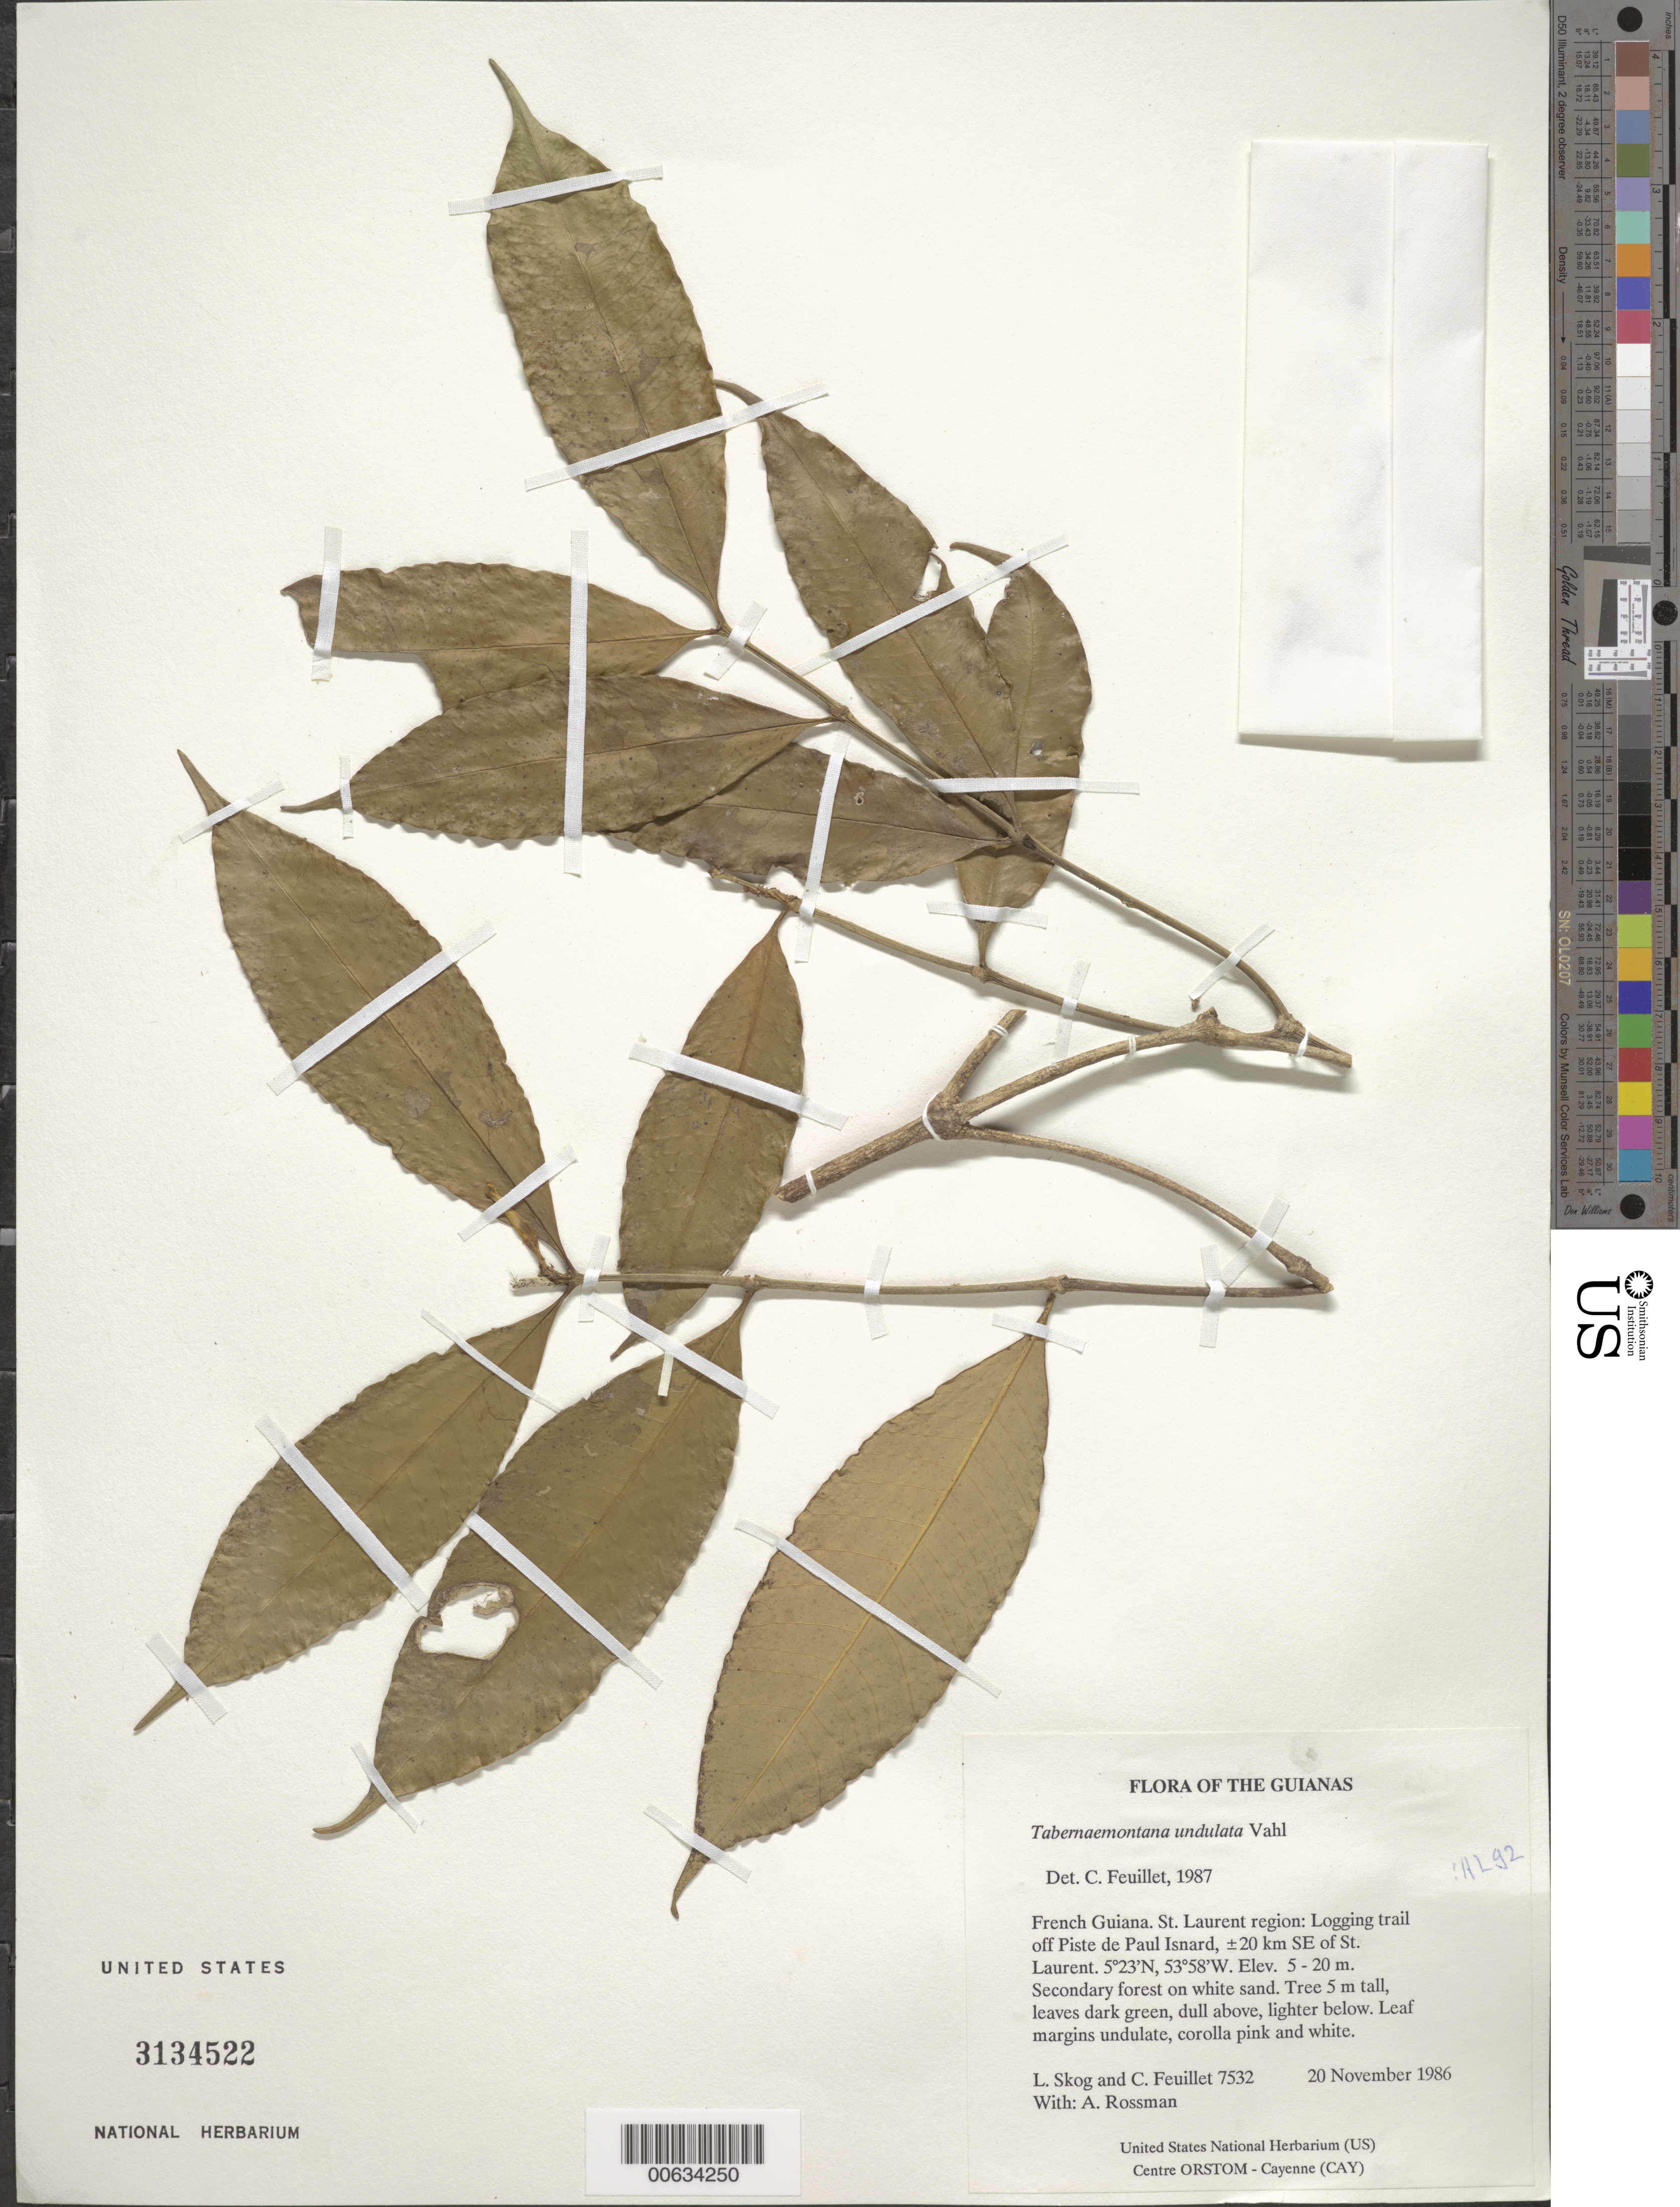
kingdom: Plantae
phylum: Tracheophyta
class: Magnoliopsida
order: Gentianales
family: Apocynaceae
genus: Tabernaemontana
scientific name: Tabernaemontana undulata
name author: Vahl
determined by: Leeuwenberg, A. J. M.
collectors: L. E. Skog, C. Feuillet & A. Rossman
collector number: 7532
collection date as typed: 20 November 1986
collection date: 1986-11-20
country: French Guiana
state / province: Saint-Laurent-du-Maroni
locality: Logging trail off Piste de Paul Isnard, ±20 km SE of St. Laurent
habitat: Secondary forest on white sand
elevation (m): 5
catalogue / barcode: US 3134522